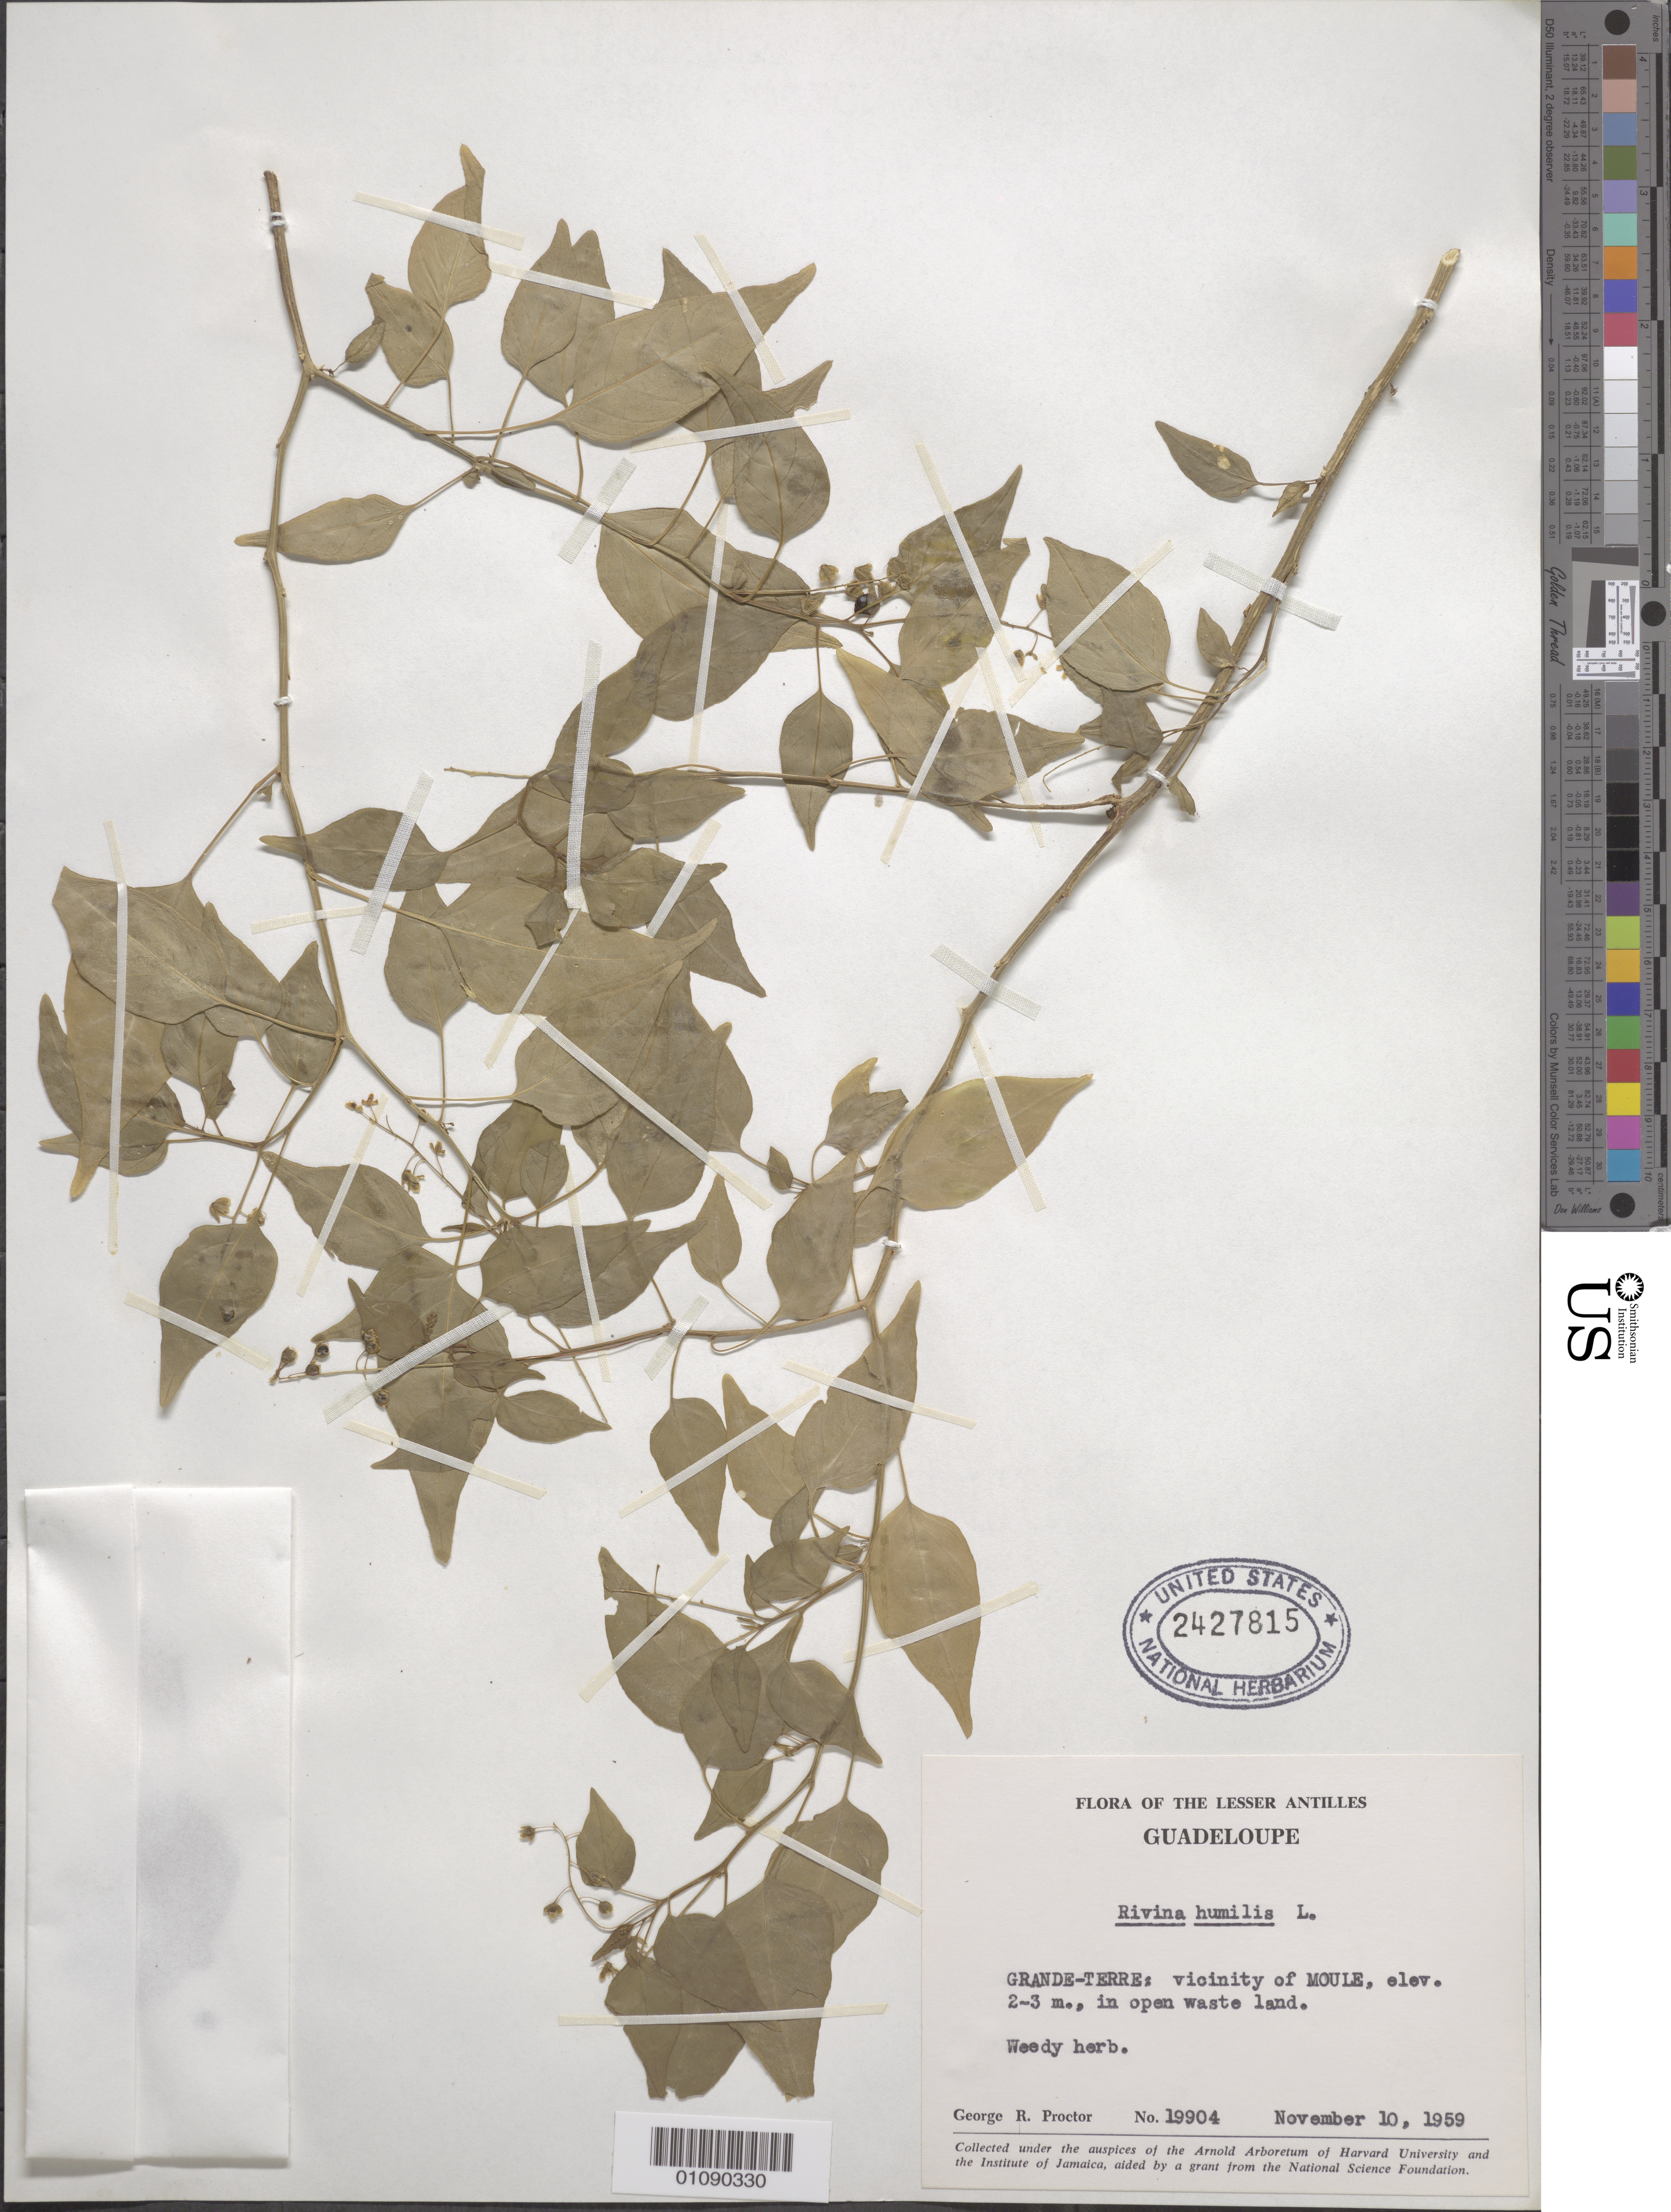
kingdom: Plantae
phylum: Tracheophyta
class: Magnoliopsida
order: Caryophyllales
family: Phytolaccaceae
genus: Rivina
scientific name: Rivina humilis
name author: L.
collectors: G. R. Proctor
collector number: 19904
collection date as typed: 10 Nov 1959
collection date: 1959-11-10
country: Guadeloupe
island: Grande Terre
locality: Grande-Terre-: Vicinity of Moule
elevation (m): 2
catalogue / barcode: US 2427815